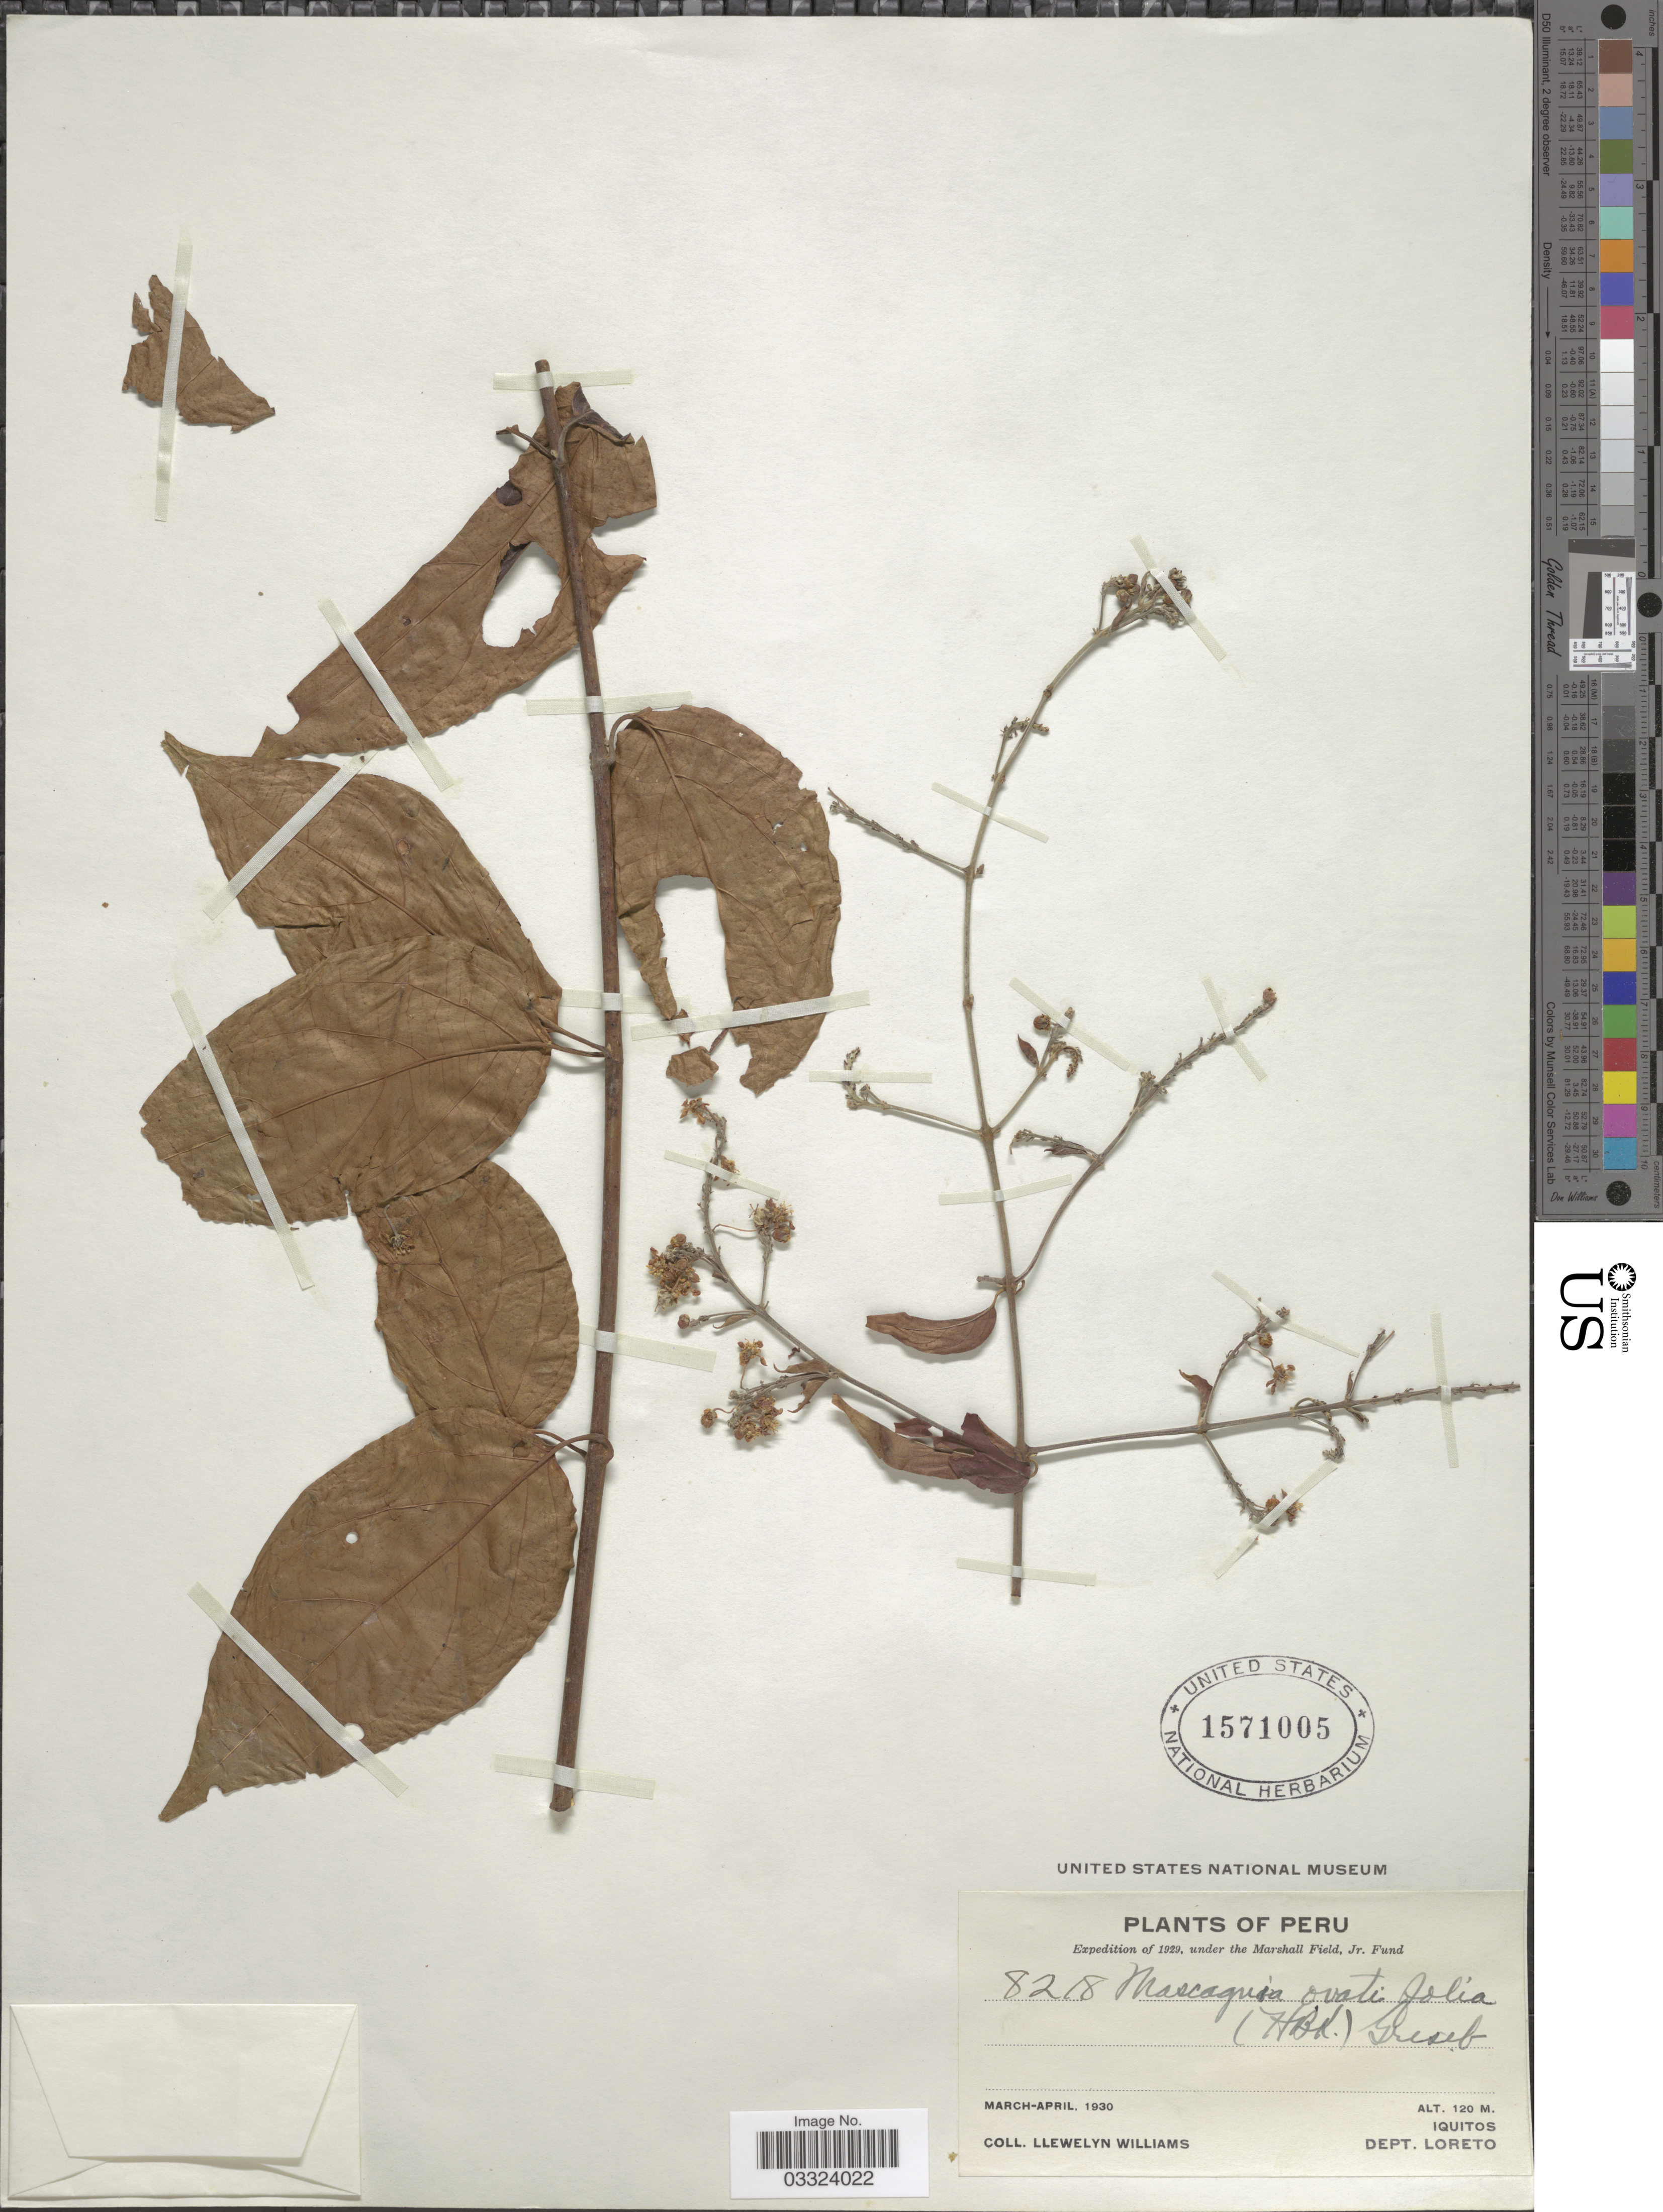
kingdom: Plantae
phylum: Tracheophyta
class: Magnoliopsida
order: Malpighiales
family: Malpighiaceae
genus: Mascagnia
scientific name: Mascagnia ovatifolia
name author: (Kunth) Griseb.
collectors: Ll. Williams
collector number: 8218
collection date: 1930-03/1930-04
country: Peru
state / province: Loreto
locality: Iquitos, Dept. Loreto.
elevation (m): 120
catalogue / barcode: US 1571005